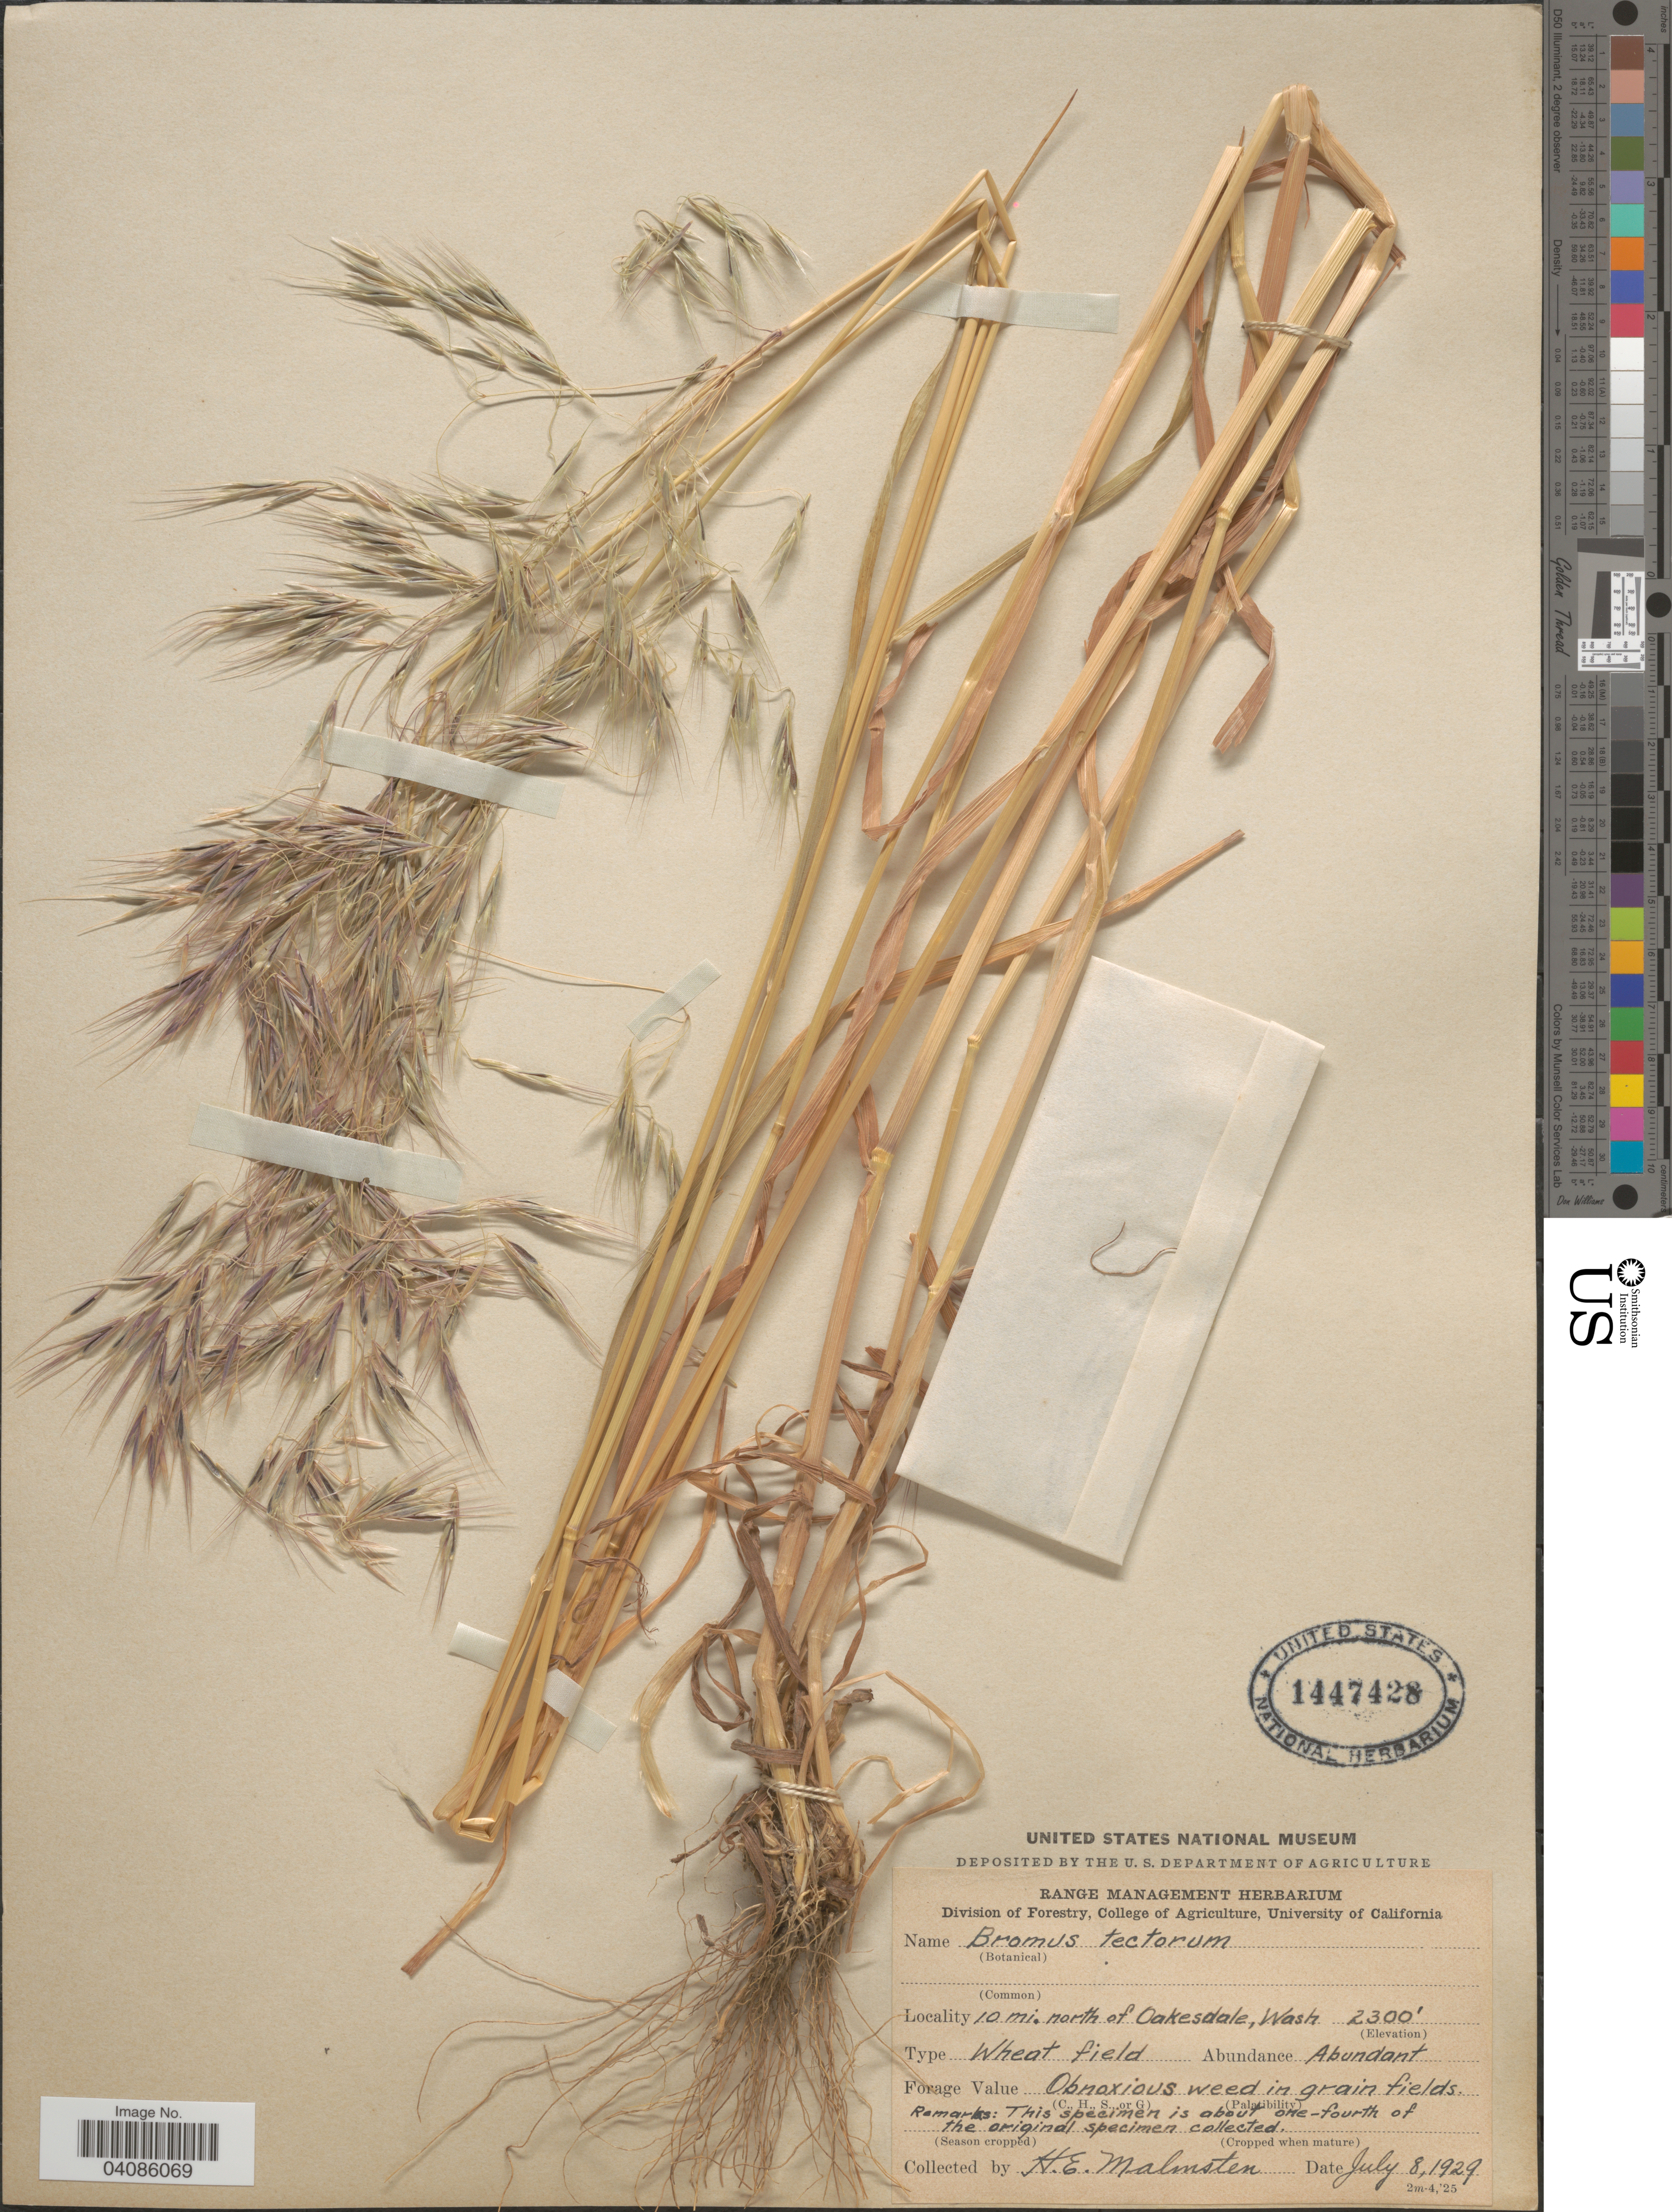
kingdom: Plantae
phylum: Tracheophyta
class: Liliopsida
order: Poales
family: Poaceae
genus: Bromus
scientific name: Bromus tectorum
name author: L.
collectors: H. Malmsten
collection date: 1929-07-08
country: United States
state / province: Washington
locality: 10 mi. north of Oakesdale.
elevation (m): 701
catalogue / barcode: US 1447428